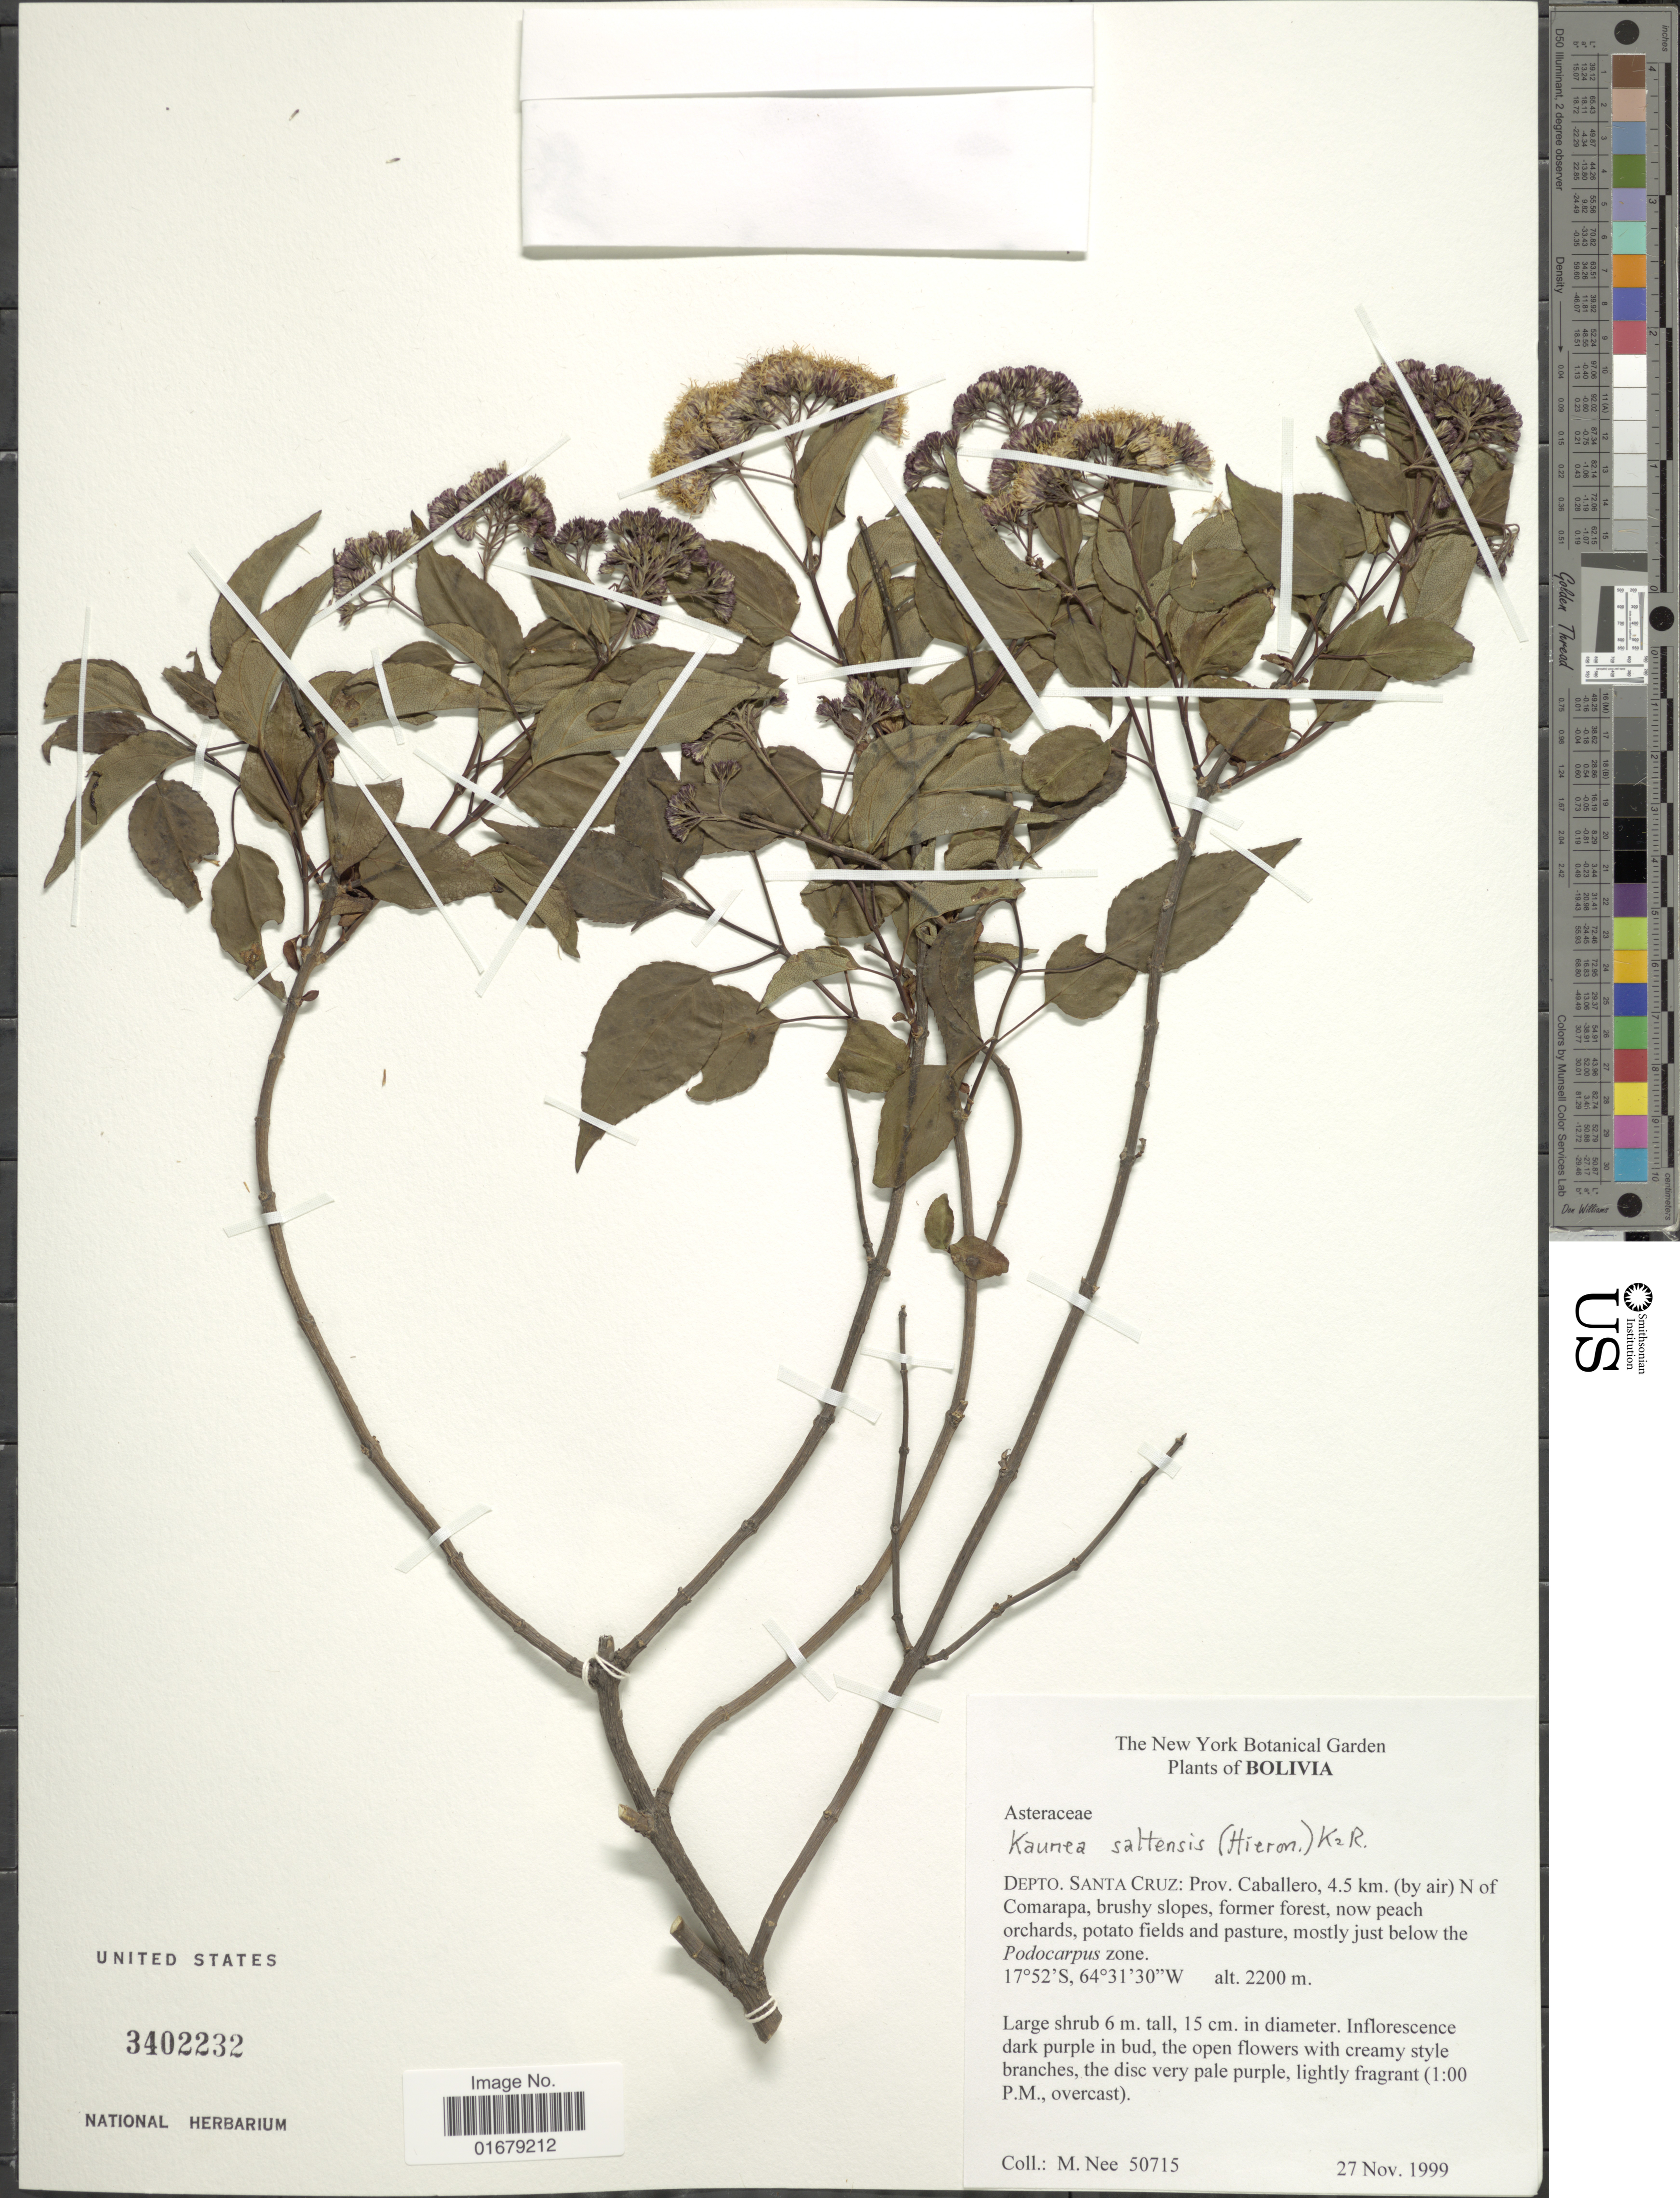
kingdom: Plantae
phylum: Tracheophyta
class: Magnoliopsida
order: Asterales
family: Asteraceae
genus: Kaunia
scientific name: Kaunia saltensis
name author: (Hieron.) R.M. King & H. Rob.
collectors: M. Nee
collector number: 50715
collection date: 1999-11-27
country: Bolivia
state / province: Santa Cruz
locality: Depto. Santa Cruz: Prov. Caballero, 4.5 km. (by air) N of Comarapa, burhsy slopes, former forest, now peach orchards, potato fields and pasture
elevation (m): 2200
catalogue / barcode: US 3402232